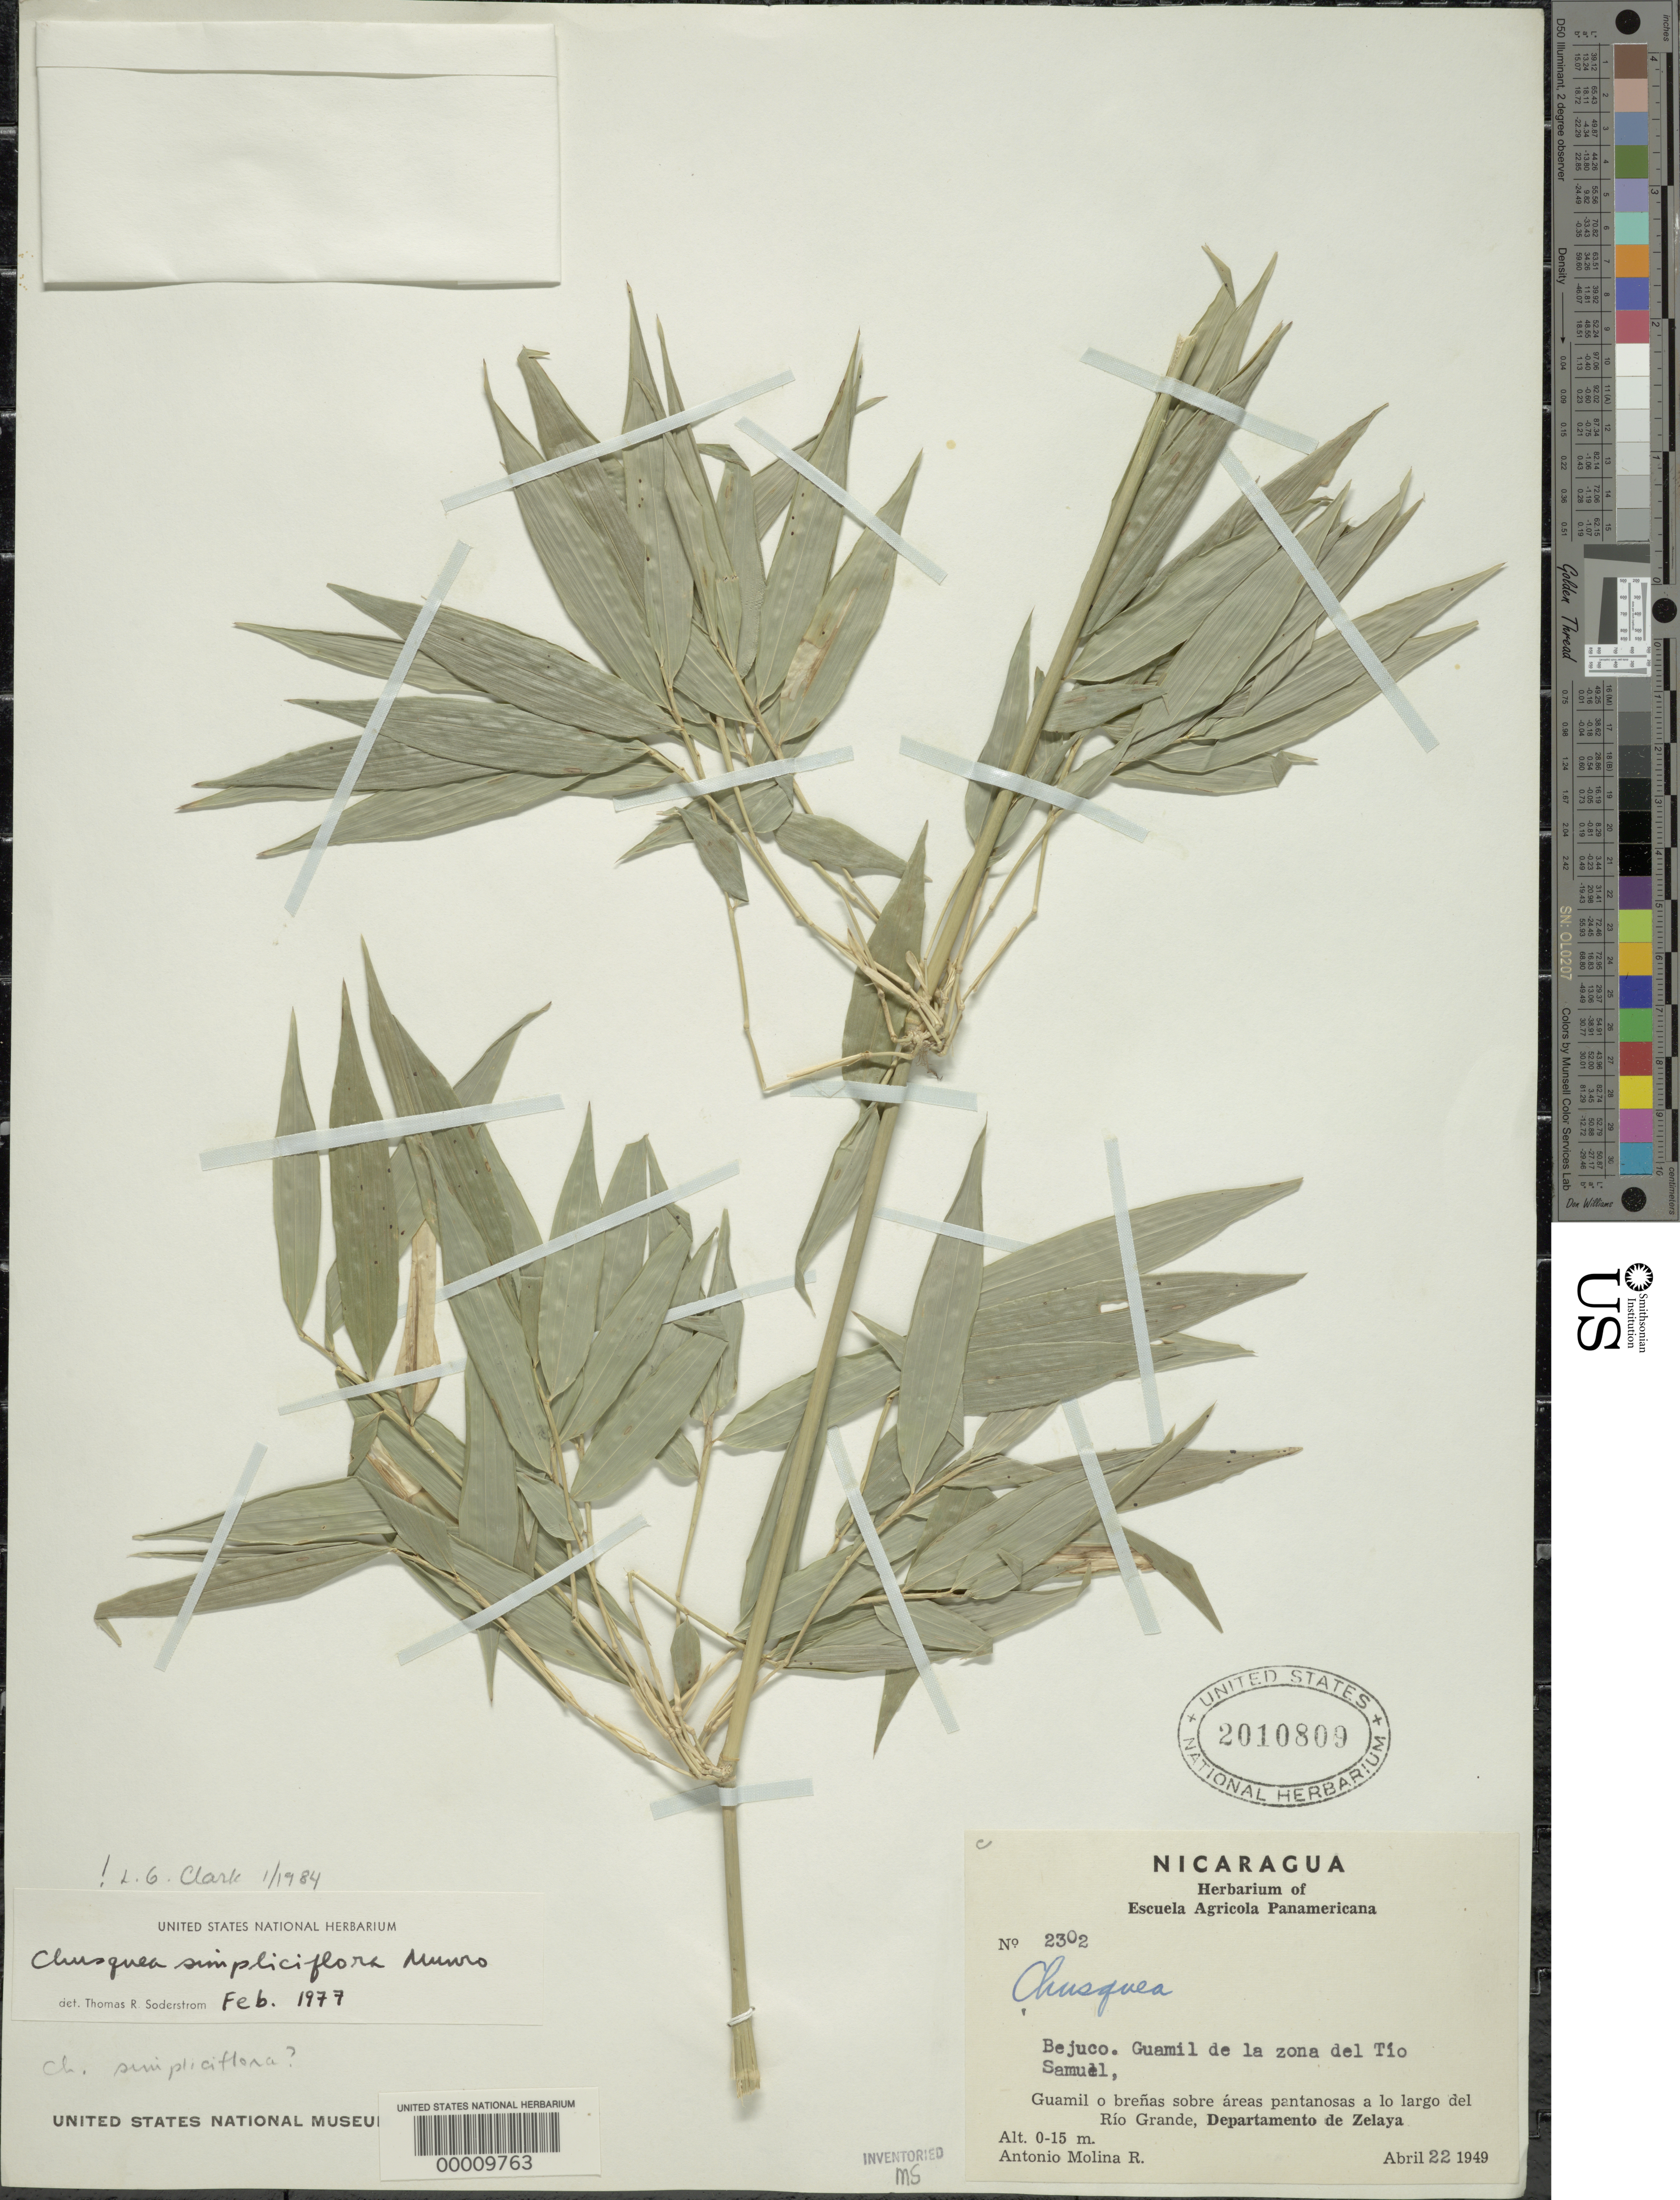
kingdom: Plantae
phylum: Tracheophyta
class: Liliopsida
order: Poales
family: Poaceae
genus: Chusquea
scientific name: Chusquea simpliciflora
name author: Munro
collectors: A. Molina R.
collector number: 2302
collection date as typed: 22 Apr 1949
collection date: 1949-04-22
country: Nicaragua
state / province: Atlántico Sur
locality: Bejuco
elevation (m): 0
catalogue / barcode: US 2010809